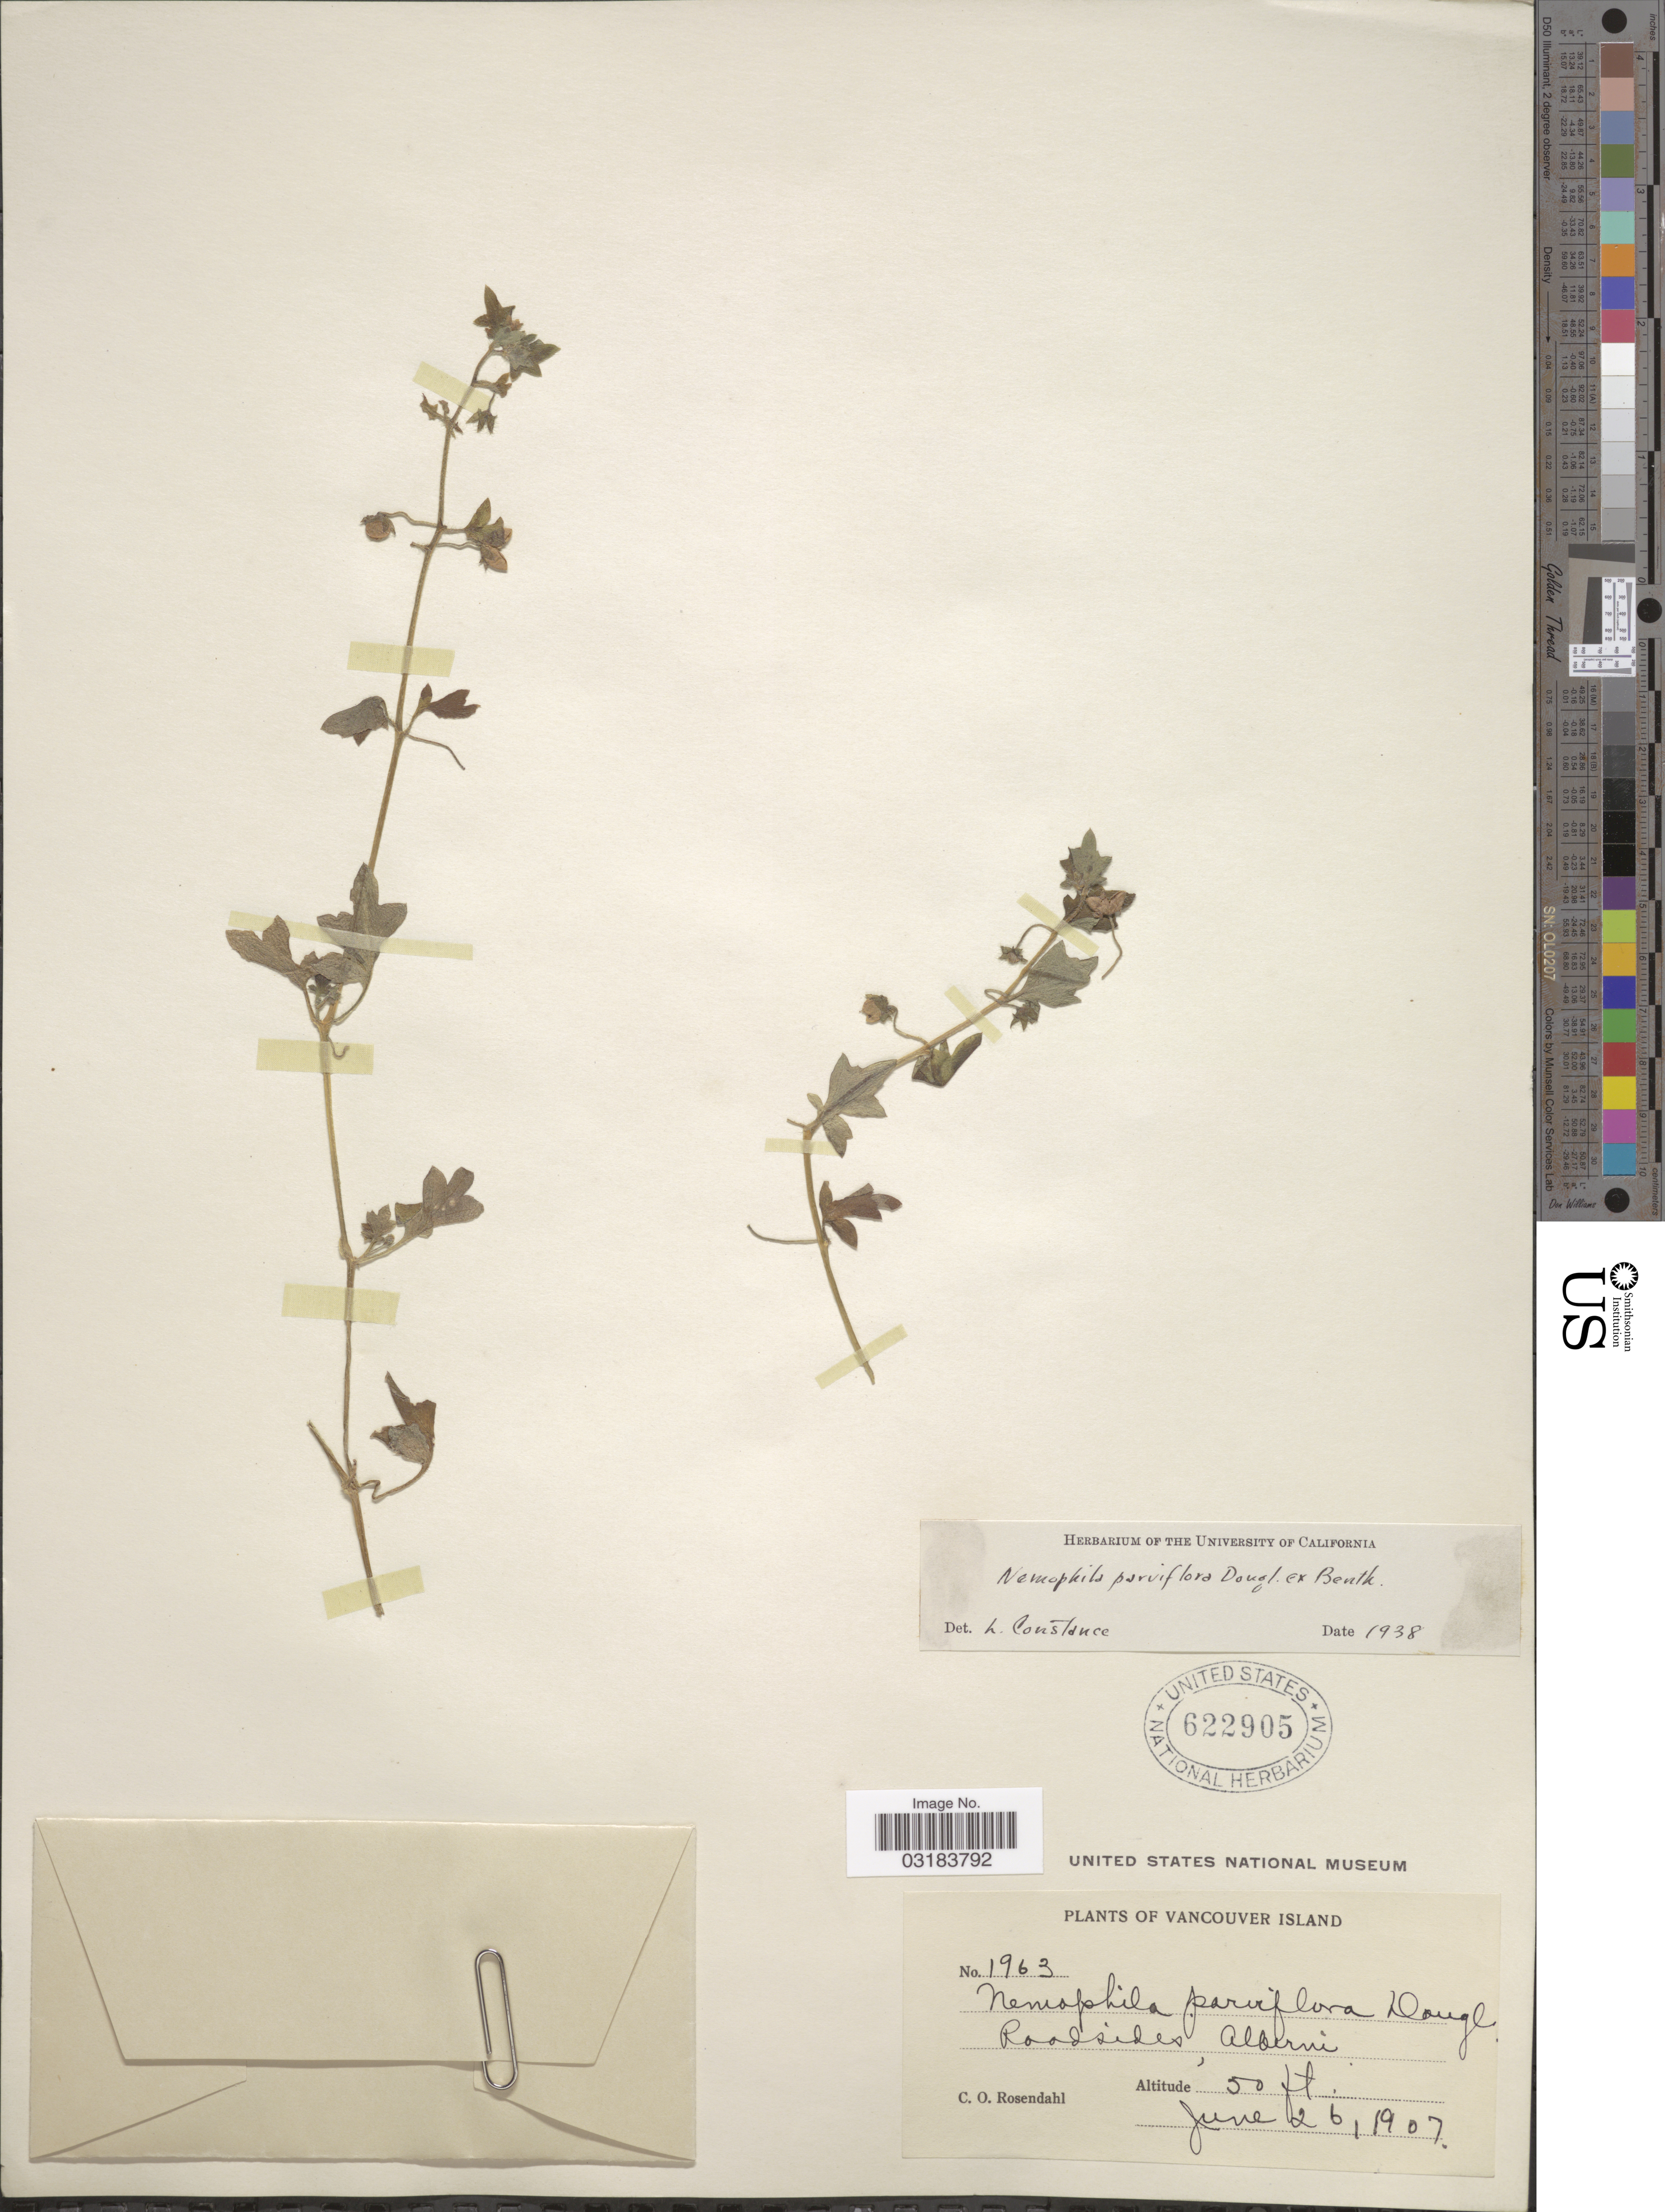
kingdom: Plantae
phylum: Tracheophyta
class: Magnoliopsida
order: Boraginales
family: Hydrophyllaceae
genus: Nemophila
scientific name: Nemophila parviflora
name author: Douglas ex Benth.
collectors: C. O. Rosendahl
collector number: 1963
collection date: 1907-06-26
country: Canada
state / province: British Columbia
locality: Vancouver Island. Roadsides, Alberni.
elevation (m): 15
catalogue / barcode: US 622905